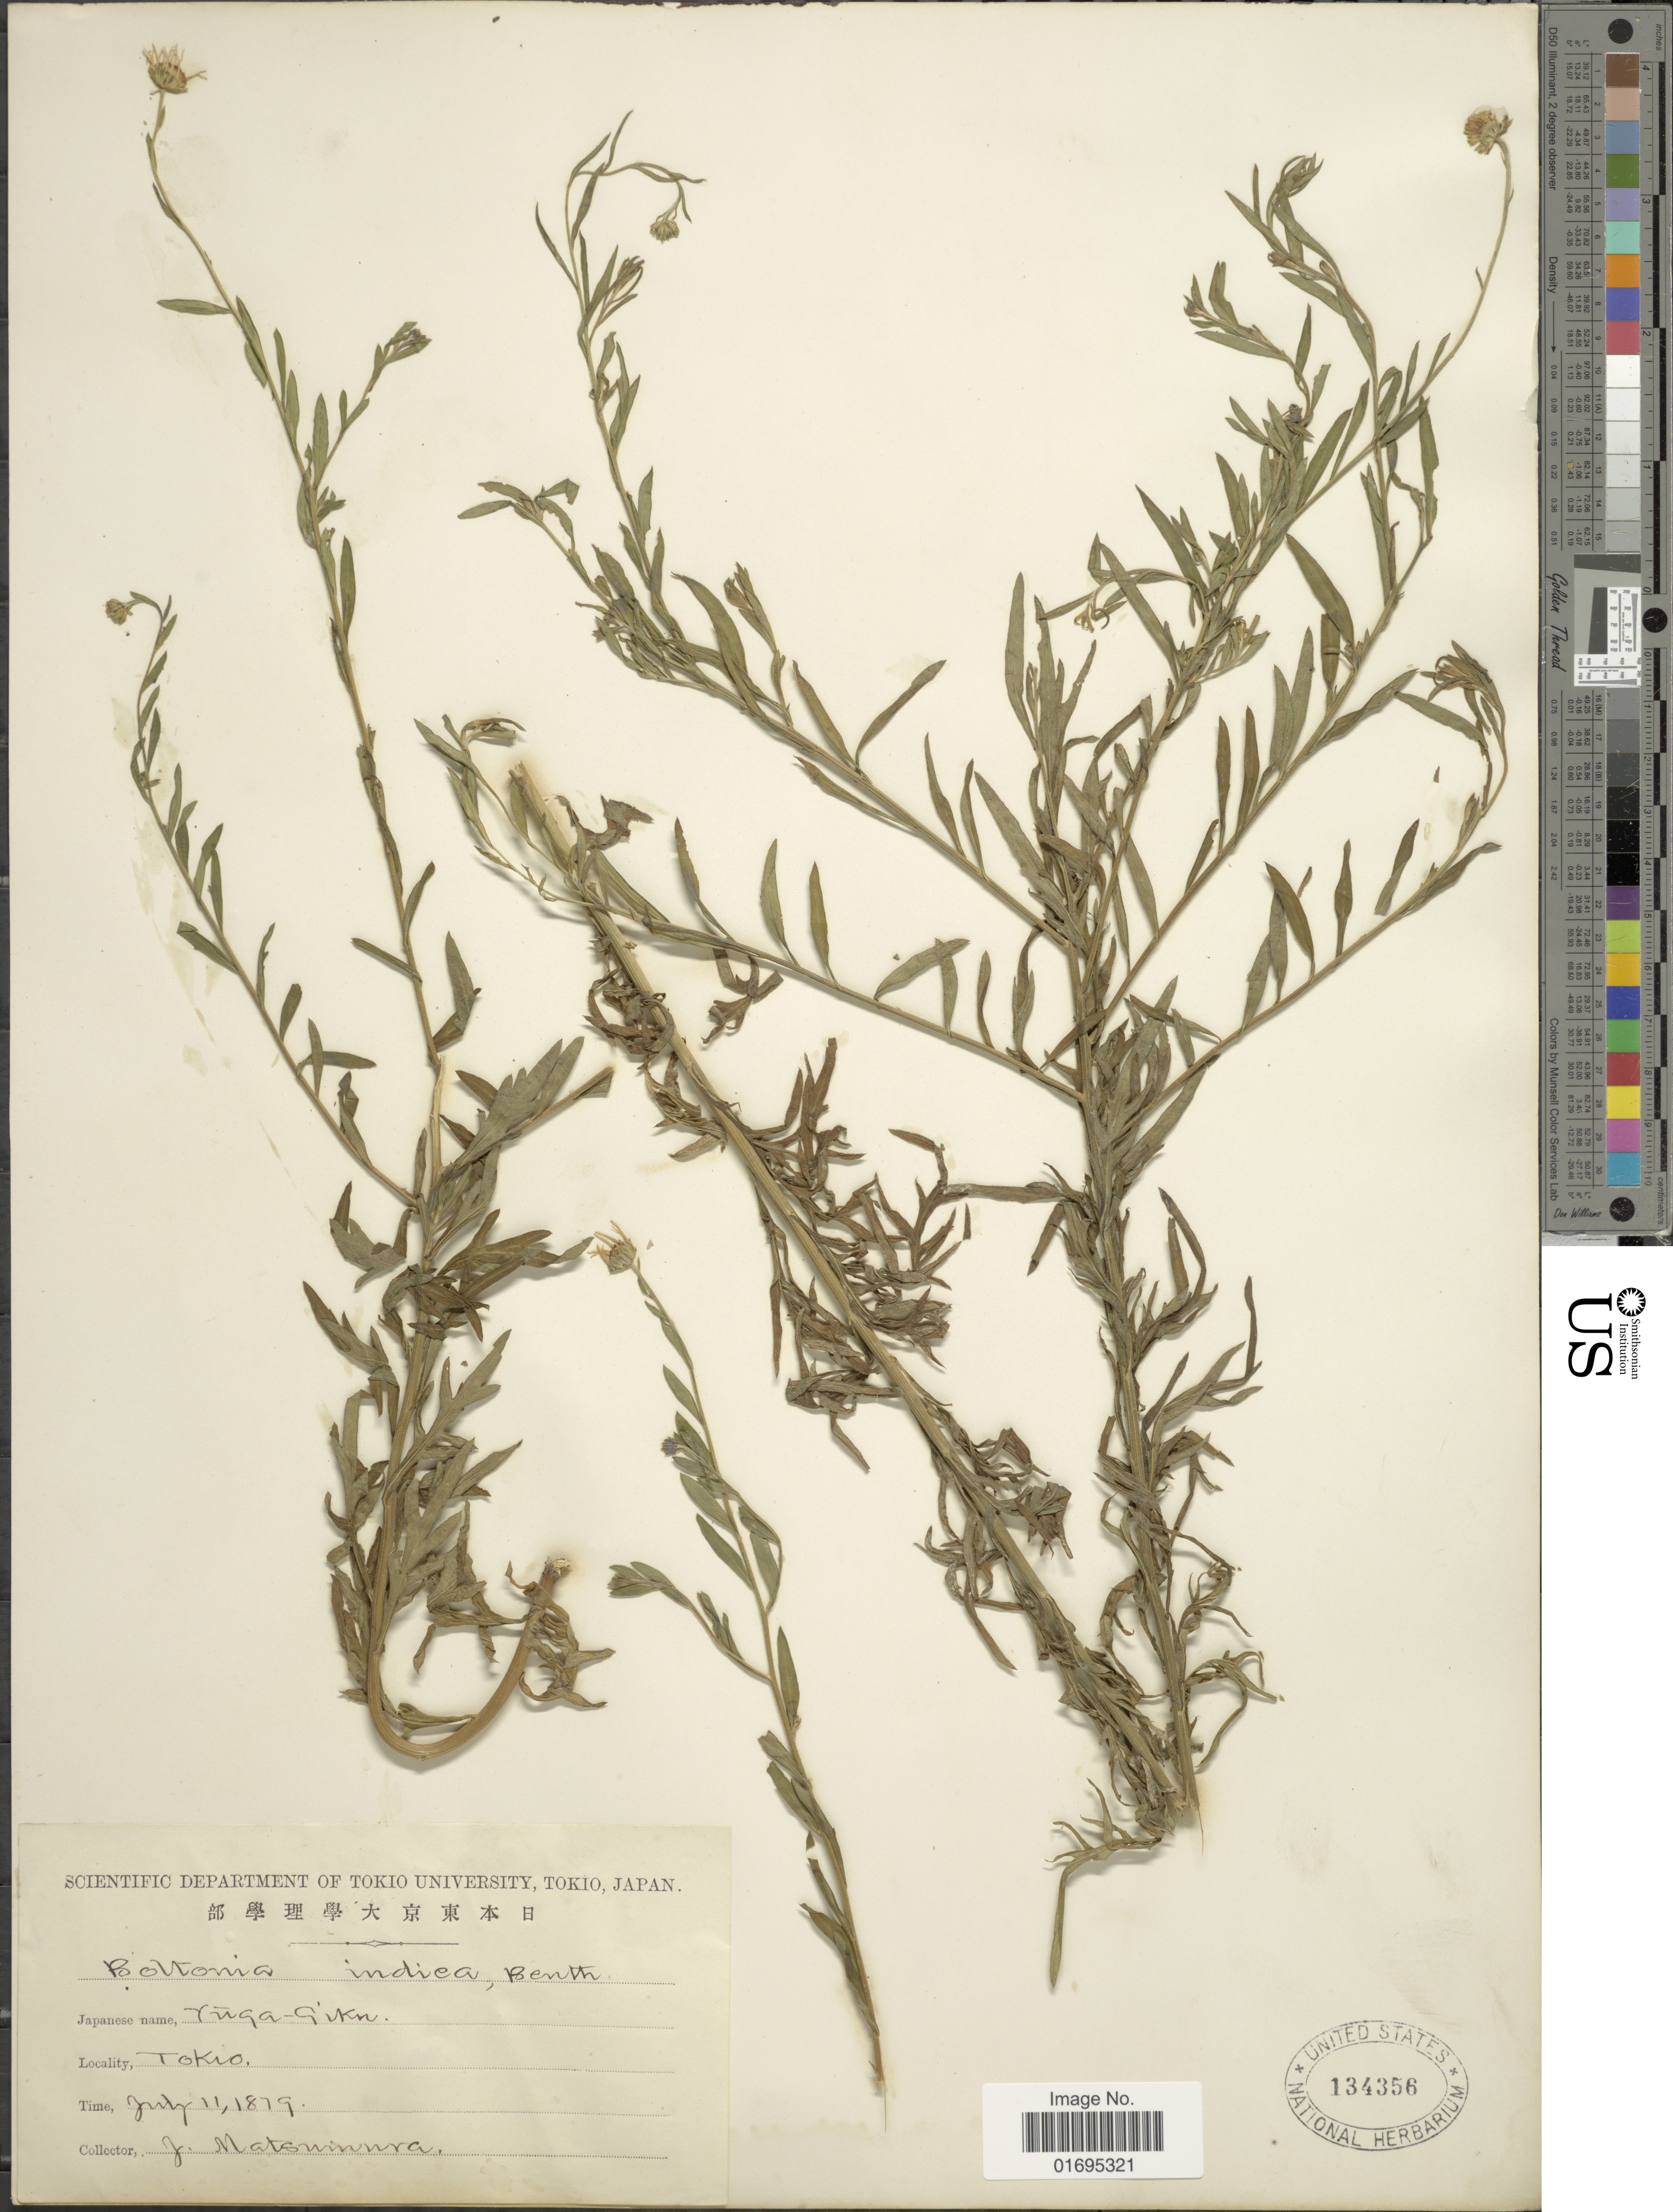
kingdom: Plantae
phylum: Tracheophyta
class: Magnoliopsida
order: Asterales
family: Asteraceae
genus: Kalimeris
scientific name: Kalimeris sp.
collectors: J. Matsumrina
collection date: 1879-07-11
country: Japan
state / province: Tokyo, Federal City of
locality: Tokio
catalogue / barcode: US 134356